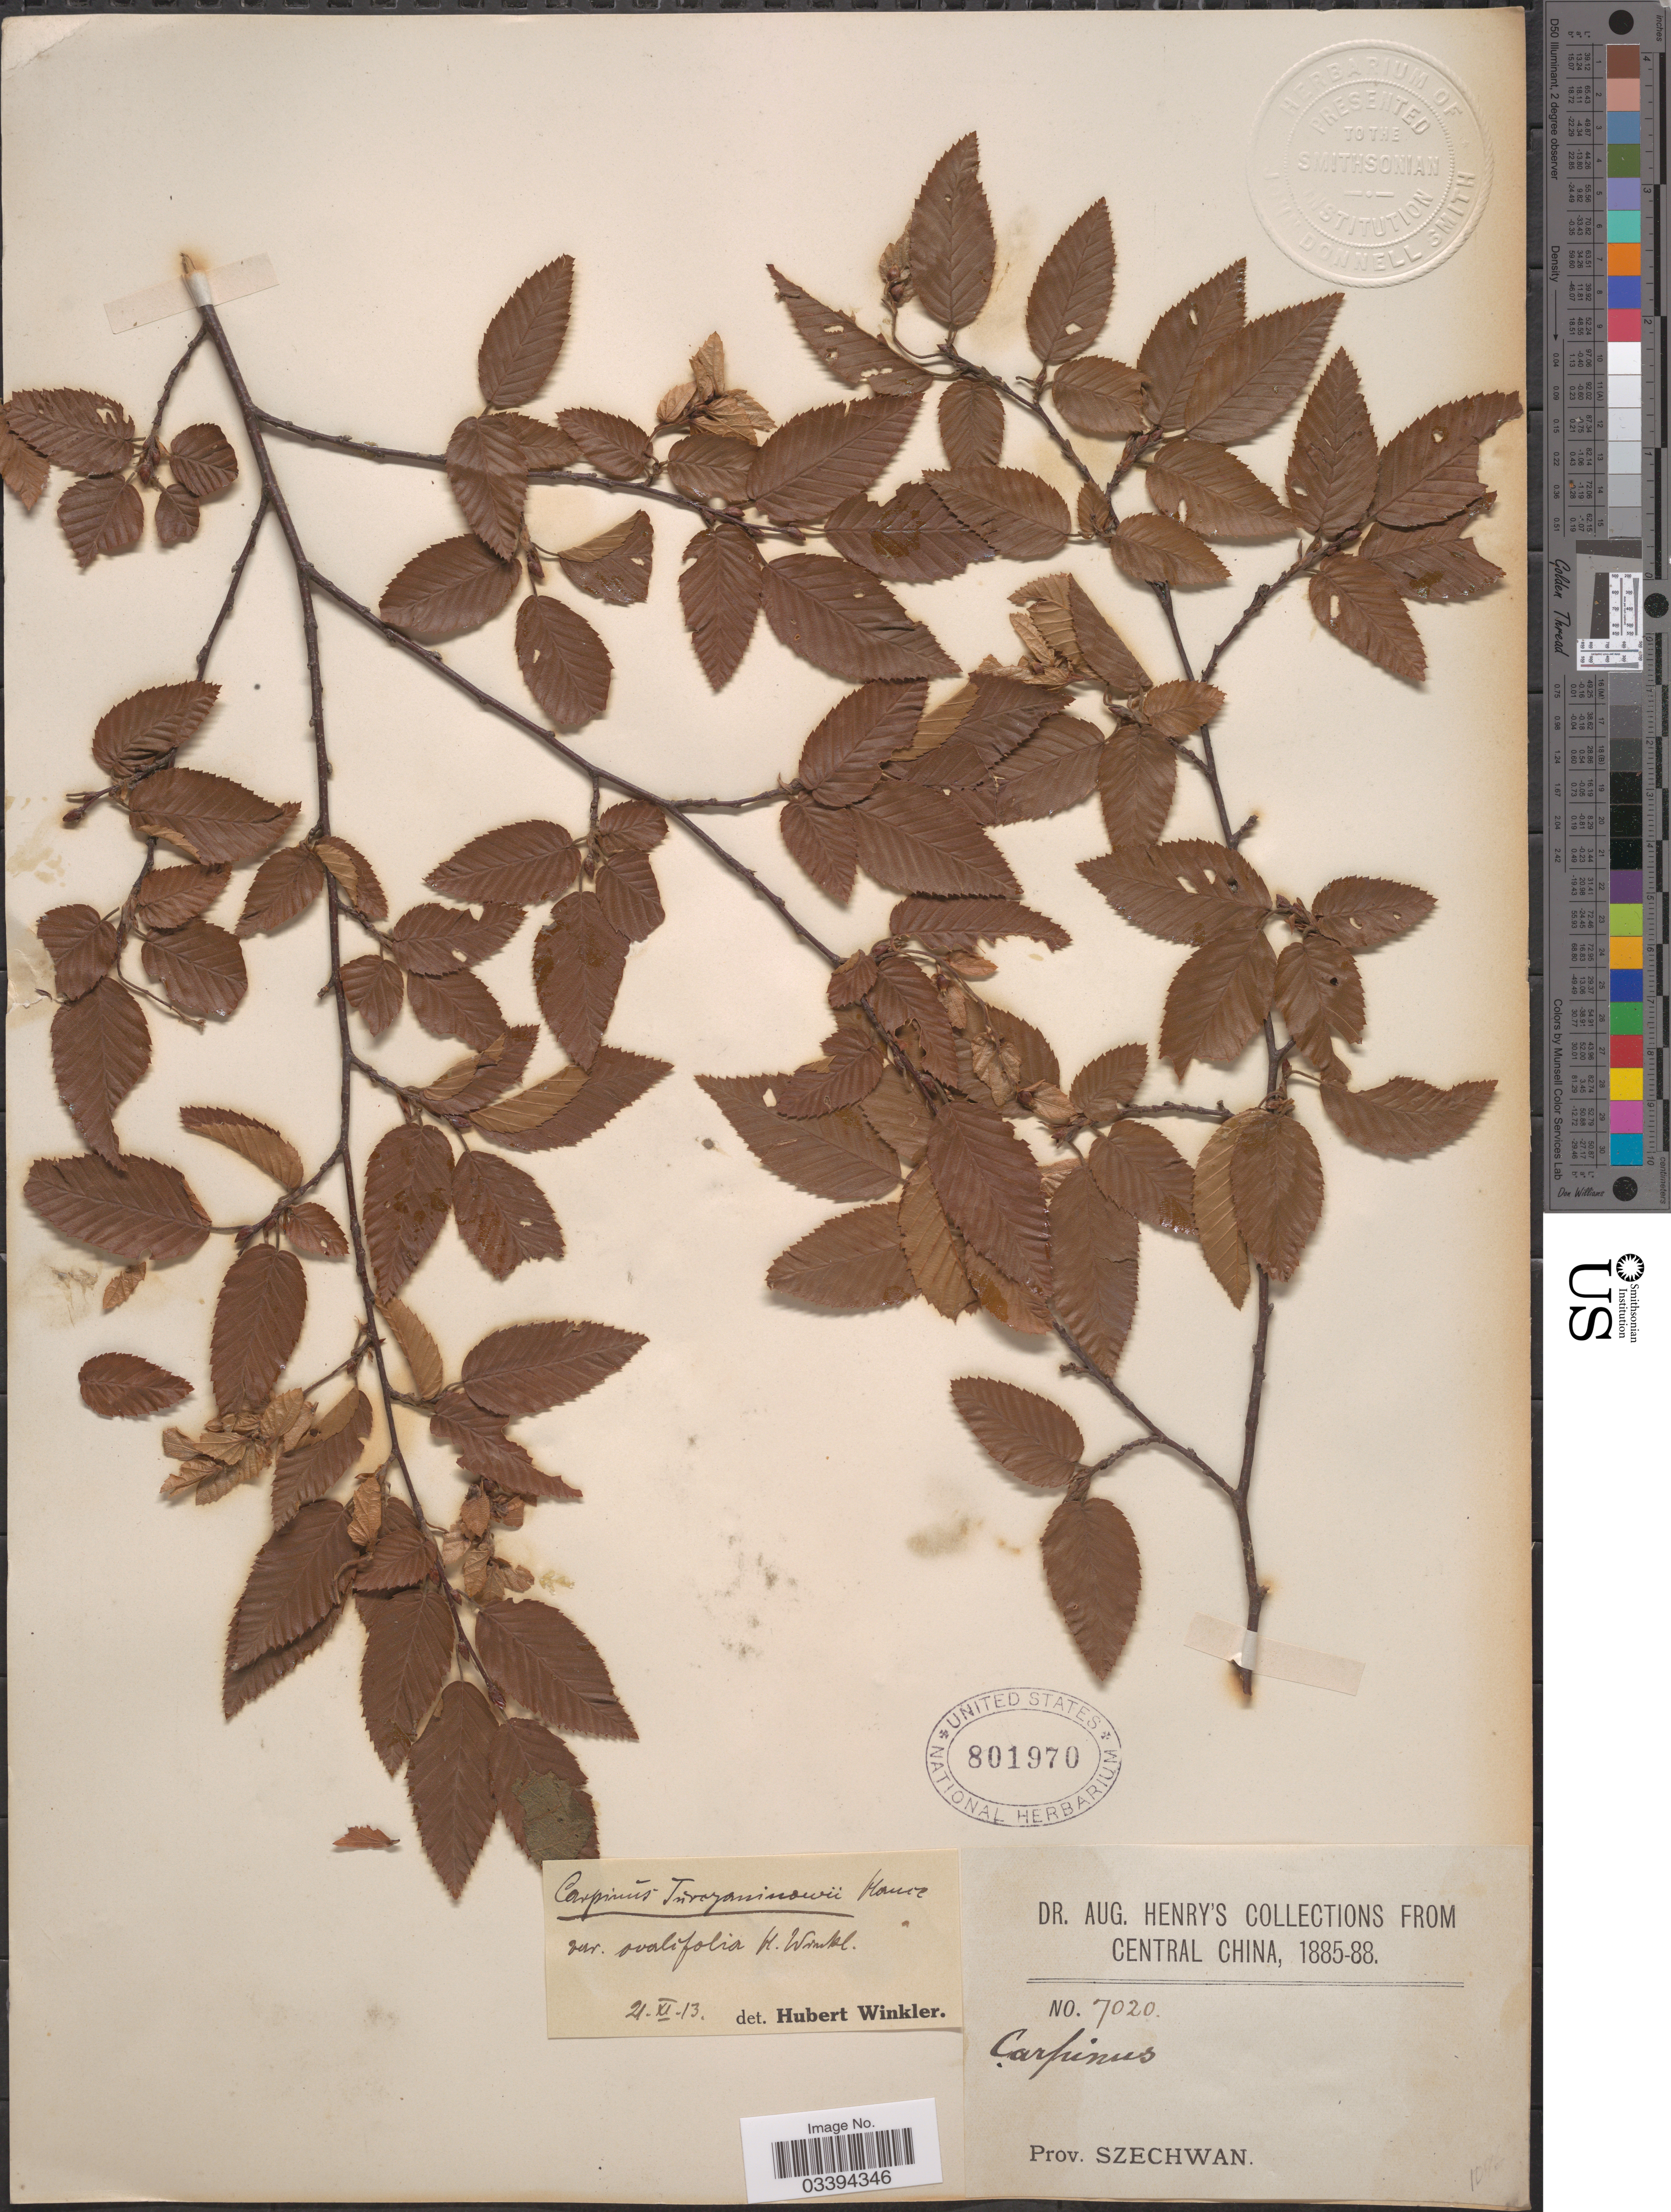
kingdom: Plantae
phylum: Tracheophyta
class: Magnoliopsida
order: Fagales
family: Betulaceae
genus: Carpinus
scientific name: Carpinus turczaninowii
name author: Hance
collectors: A. Henry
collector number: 7020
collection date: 1885/1888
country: China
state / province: Sichuan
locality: Central China. Prov. Szechwan.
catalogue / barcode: US 801970